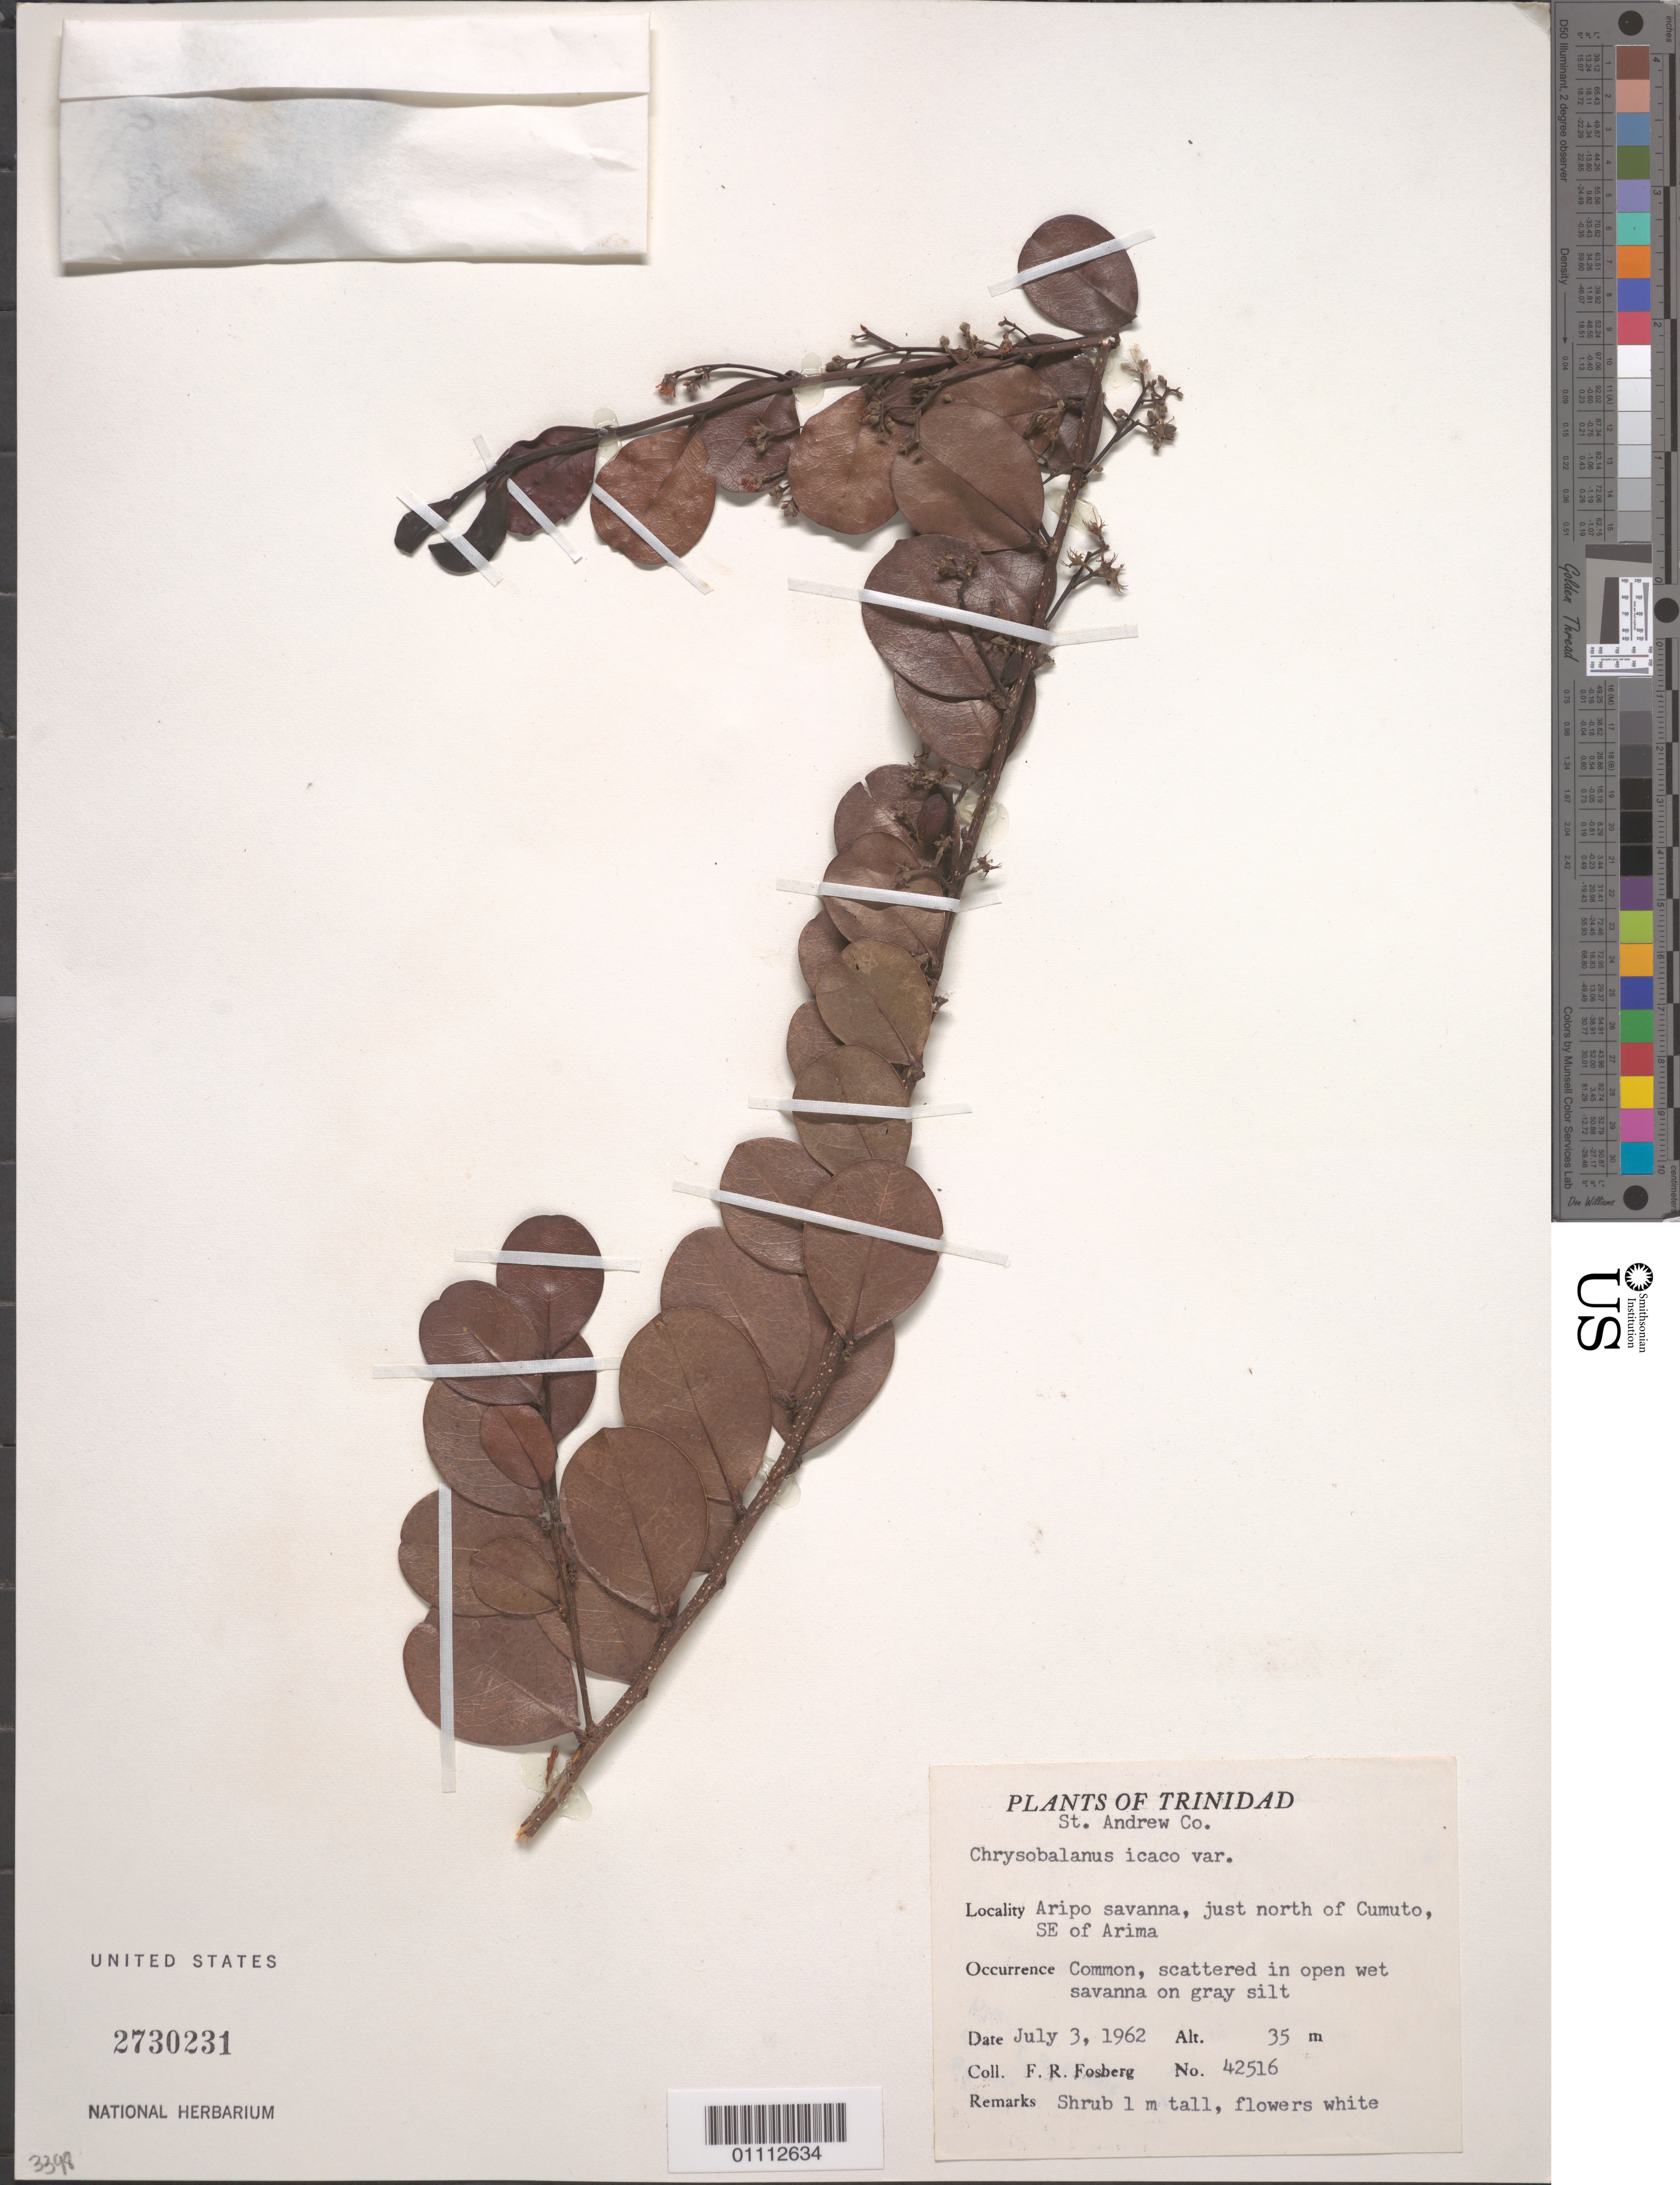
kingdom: Plantae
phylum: Tracheophyta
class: Magnoliopsida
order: Malpighiales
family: Chrysobalanaceae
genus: Chrysobalanus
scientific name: Chrysobalanus icaco var. pellocarpus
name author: (G. Mey.) Hook. f.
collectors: F. R. Fosberg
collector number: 42516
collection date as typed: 03 Jul 1962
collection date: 1962-07-03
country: Trinidad and Tobago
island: Trinidad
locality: Aripo savanna, just north of cumoto, SE of Arima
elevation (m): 35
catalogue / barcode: US 2730231